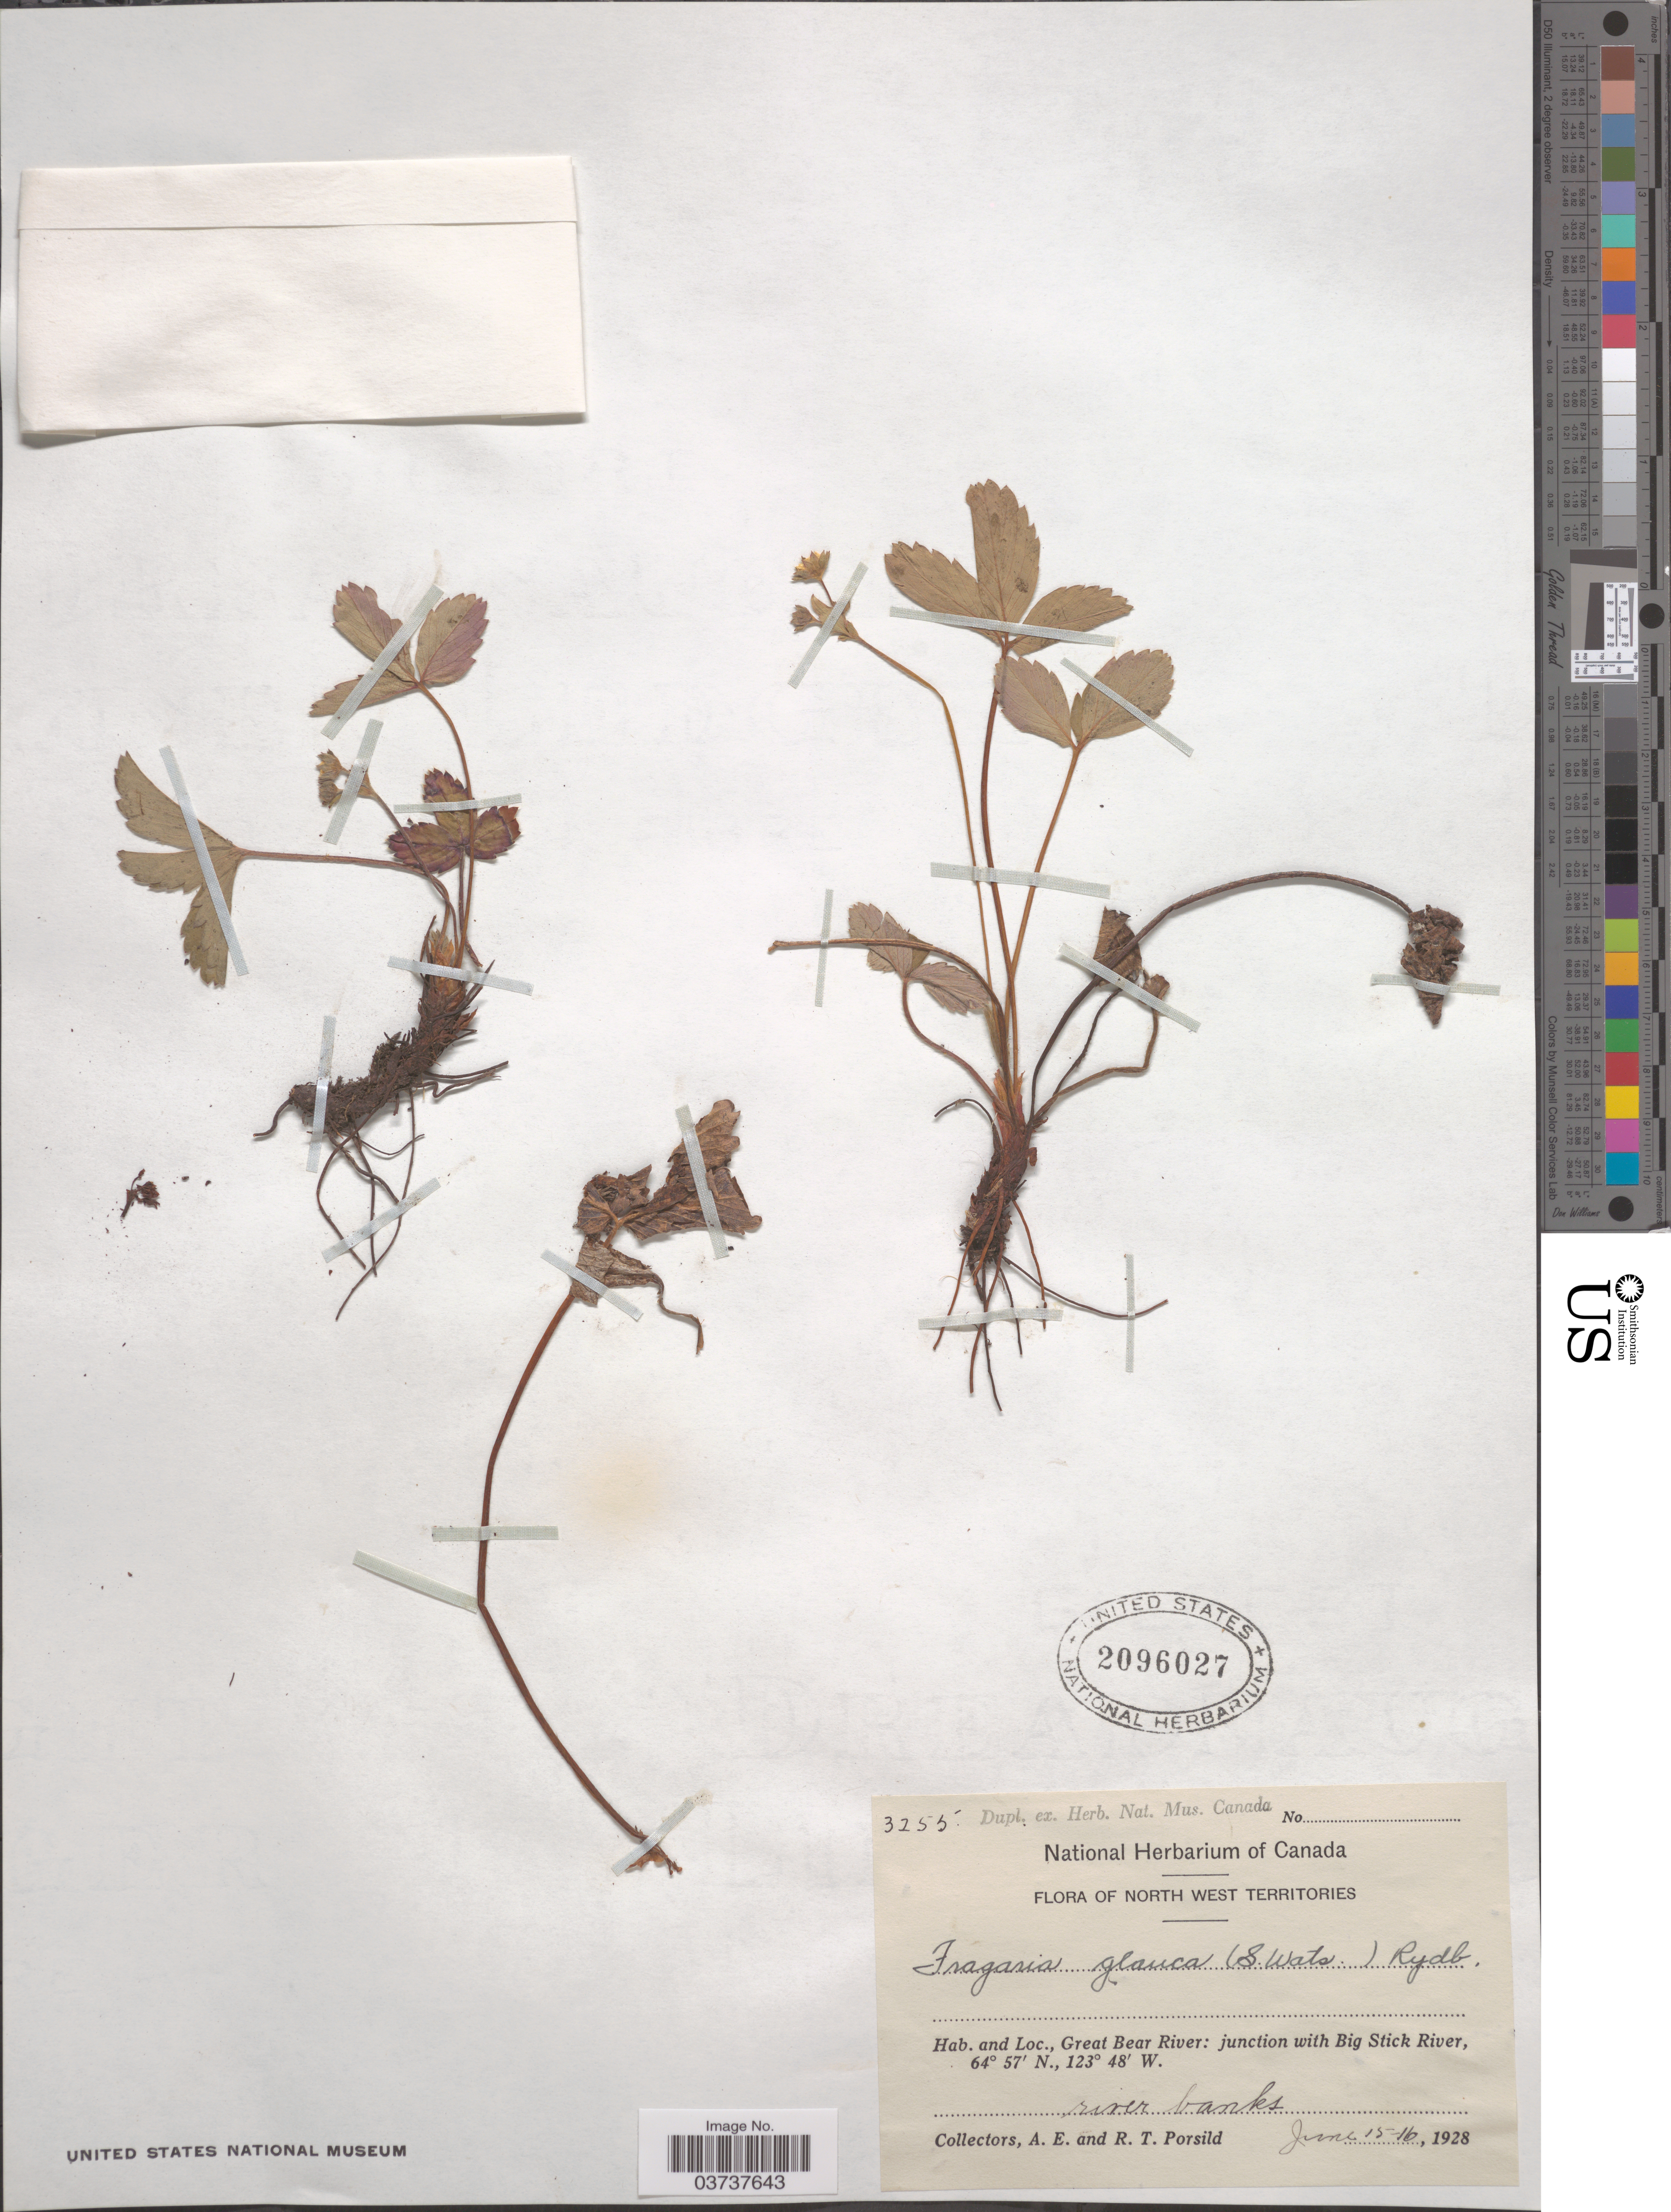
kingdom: Plantae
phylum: Tracheophyta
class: Magnoliopsida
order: Rosales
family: Rosaceae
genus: Fragaria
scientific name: Fragaria virginiana subsp. glauca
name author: (S. Watson) Staudt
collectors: A. E. Porsild & R. T. Porsild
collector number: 3255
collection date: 1928-06-15/1928-06-16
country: Canada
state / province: Northwest Territories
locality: Great Bear River: junction with Big Stick River.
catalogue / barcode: US 2096027